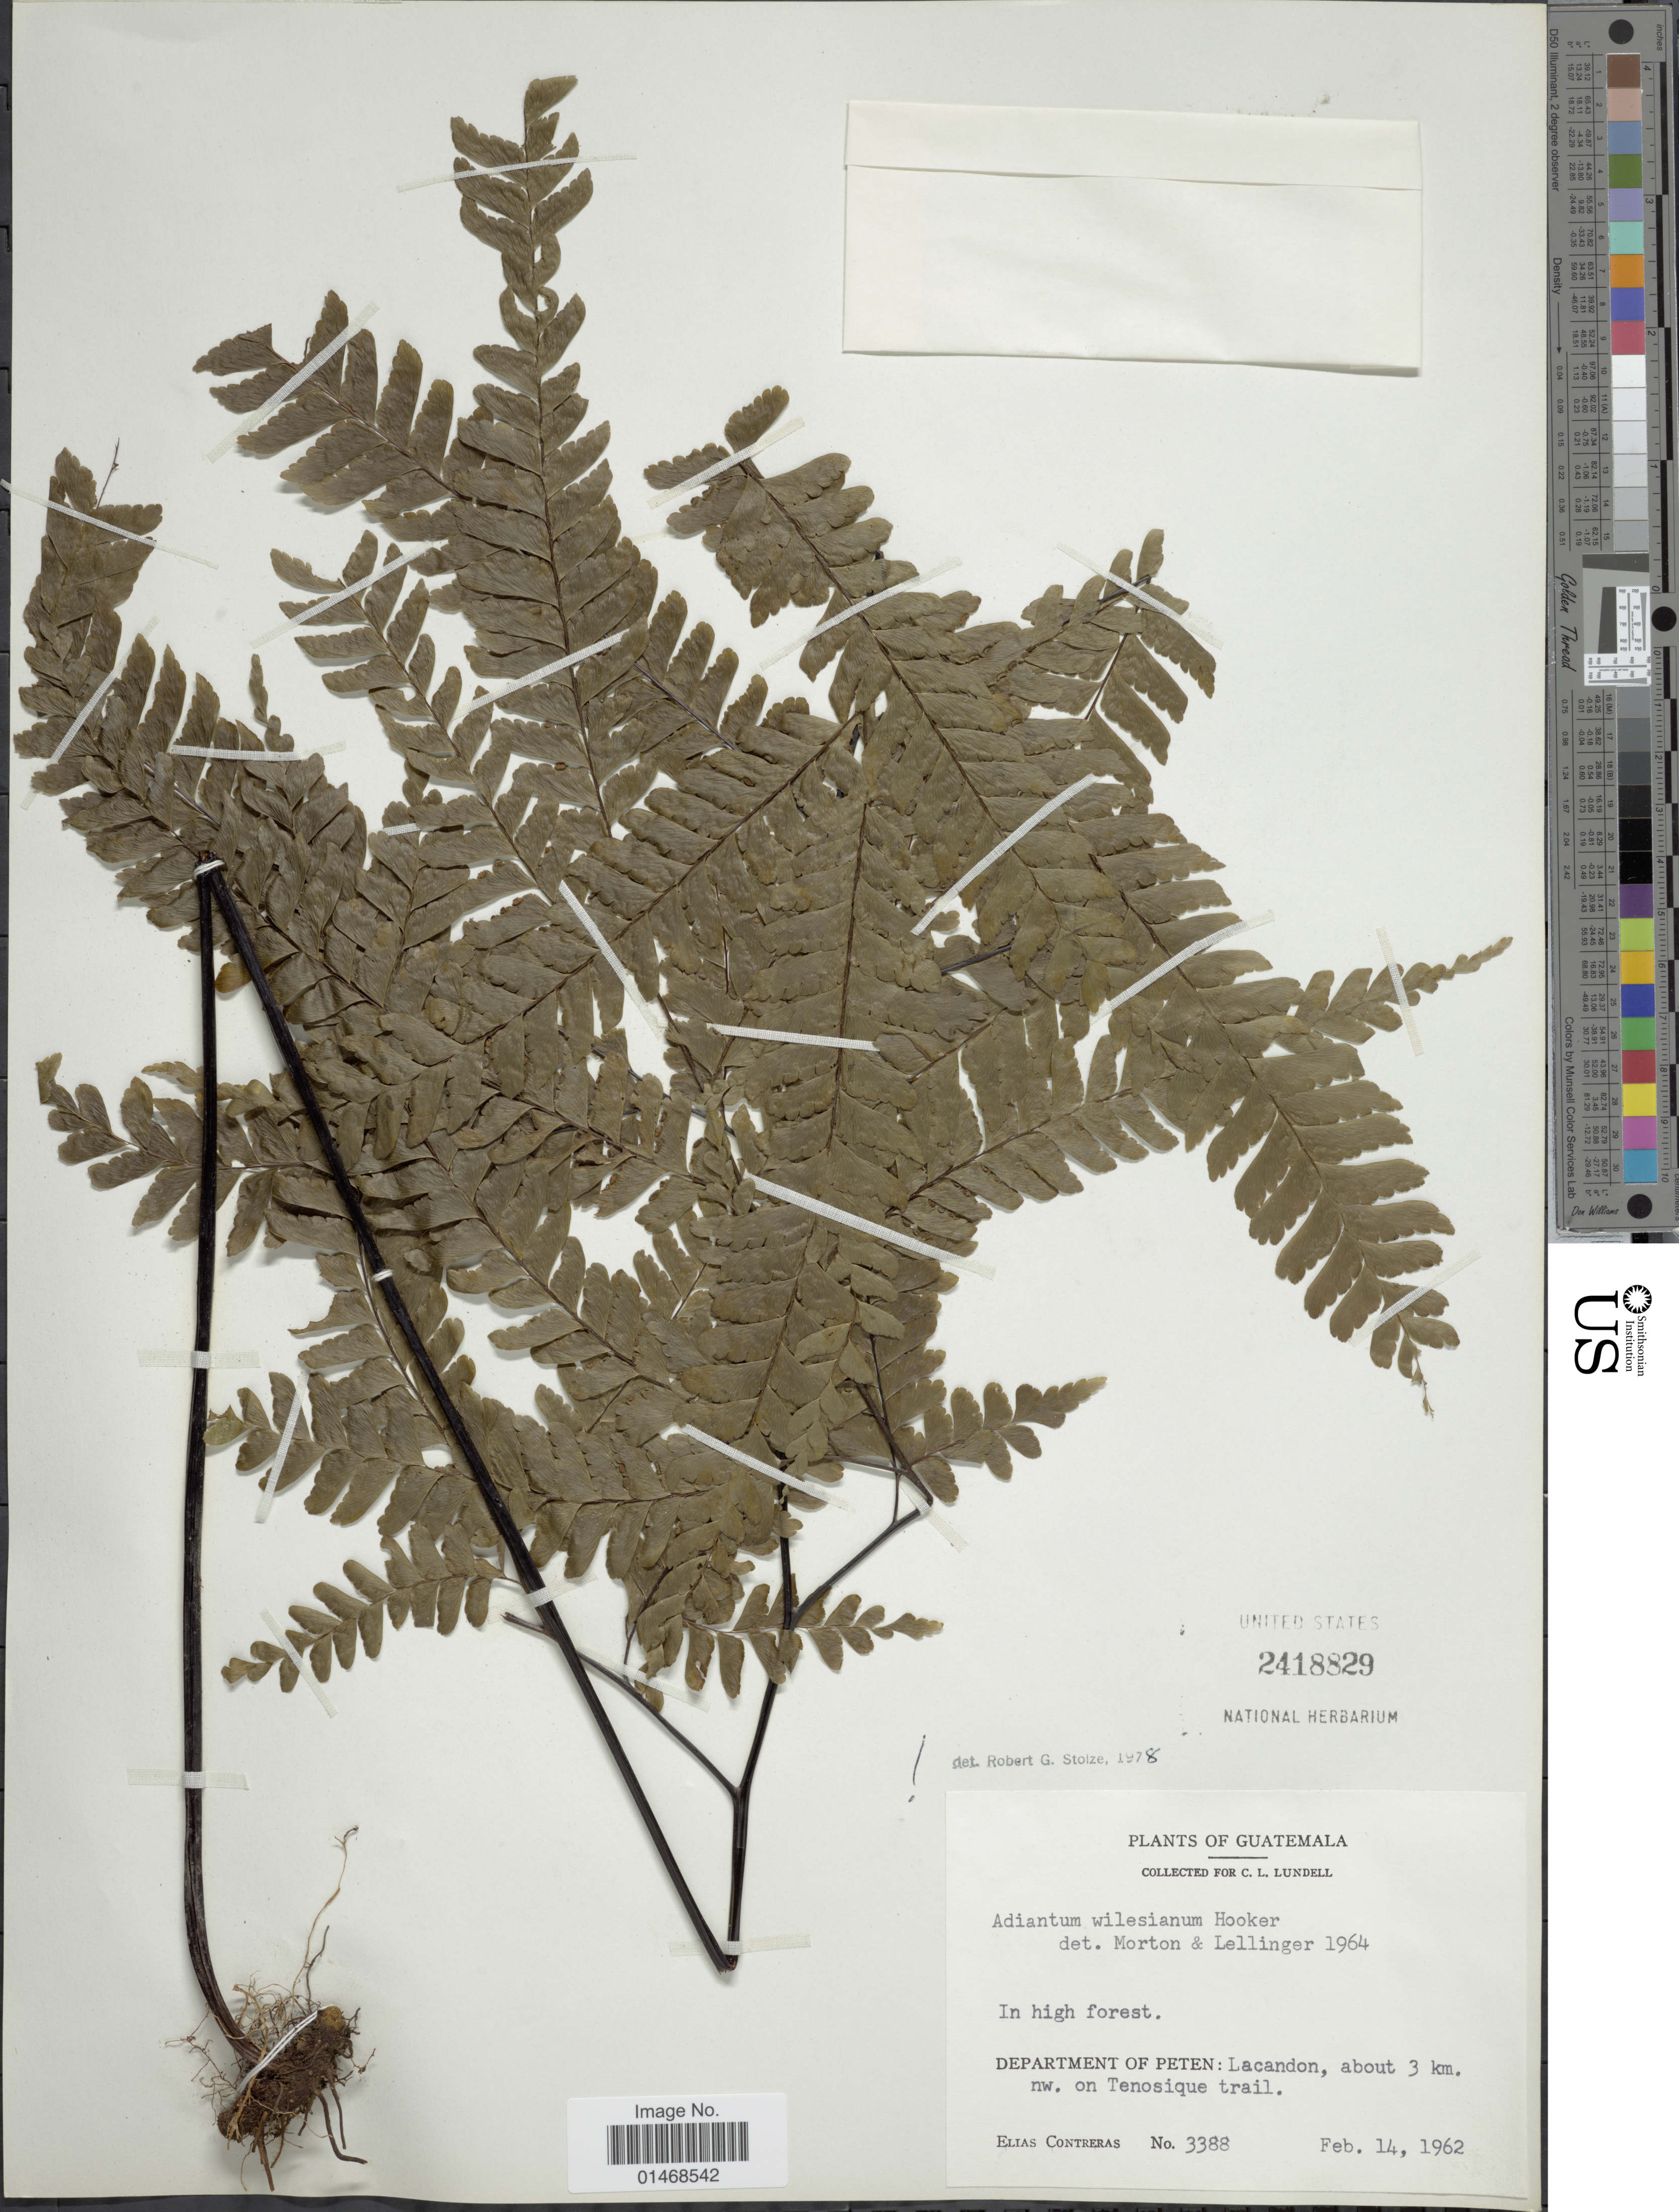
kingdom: Plantae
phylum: Tracheophyta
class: Polypodiopsida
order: Polypodiales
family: Pteridaceae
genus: Adiantum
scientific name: Adiantum wilesianum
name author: Hook.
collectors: E. Contreras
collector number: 3388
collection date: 1962-02-14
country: Guatemala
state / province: El Petén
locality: Department of Peten: Lacandon, about 3 km,. nw on Tenosique trail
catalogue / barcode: US 2418829